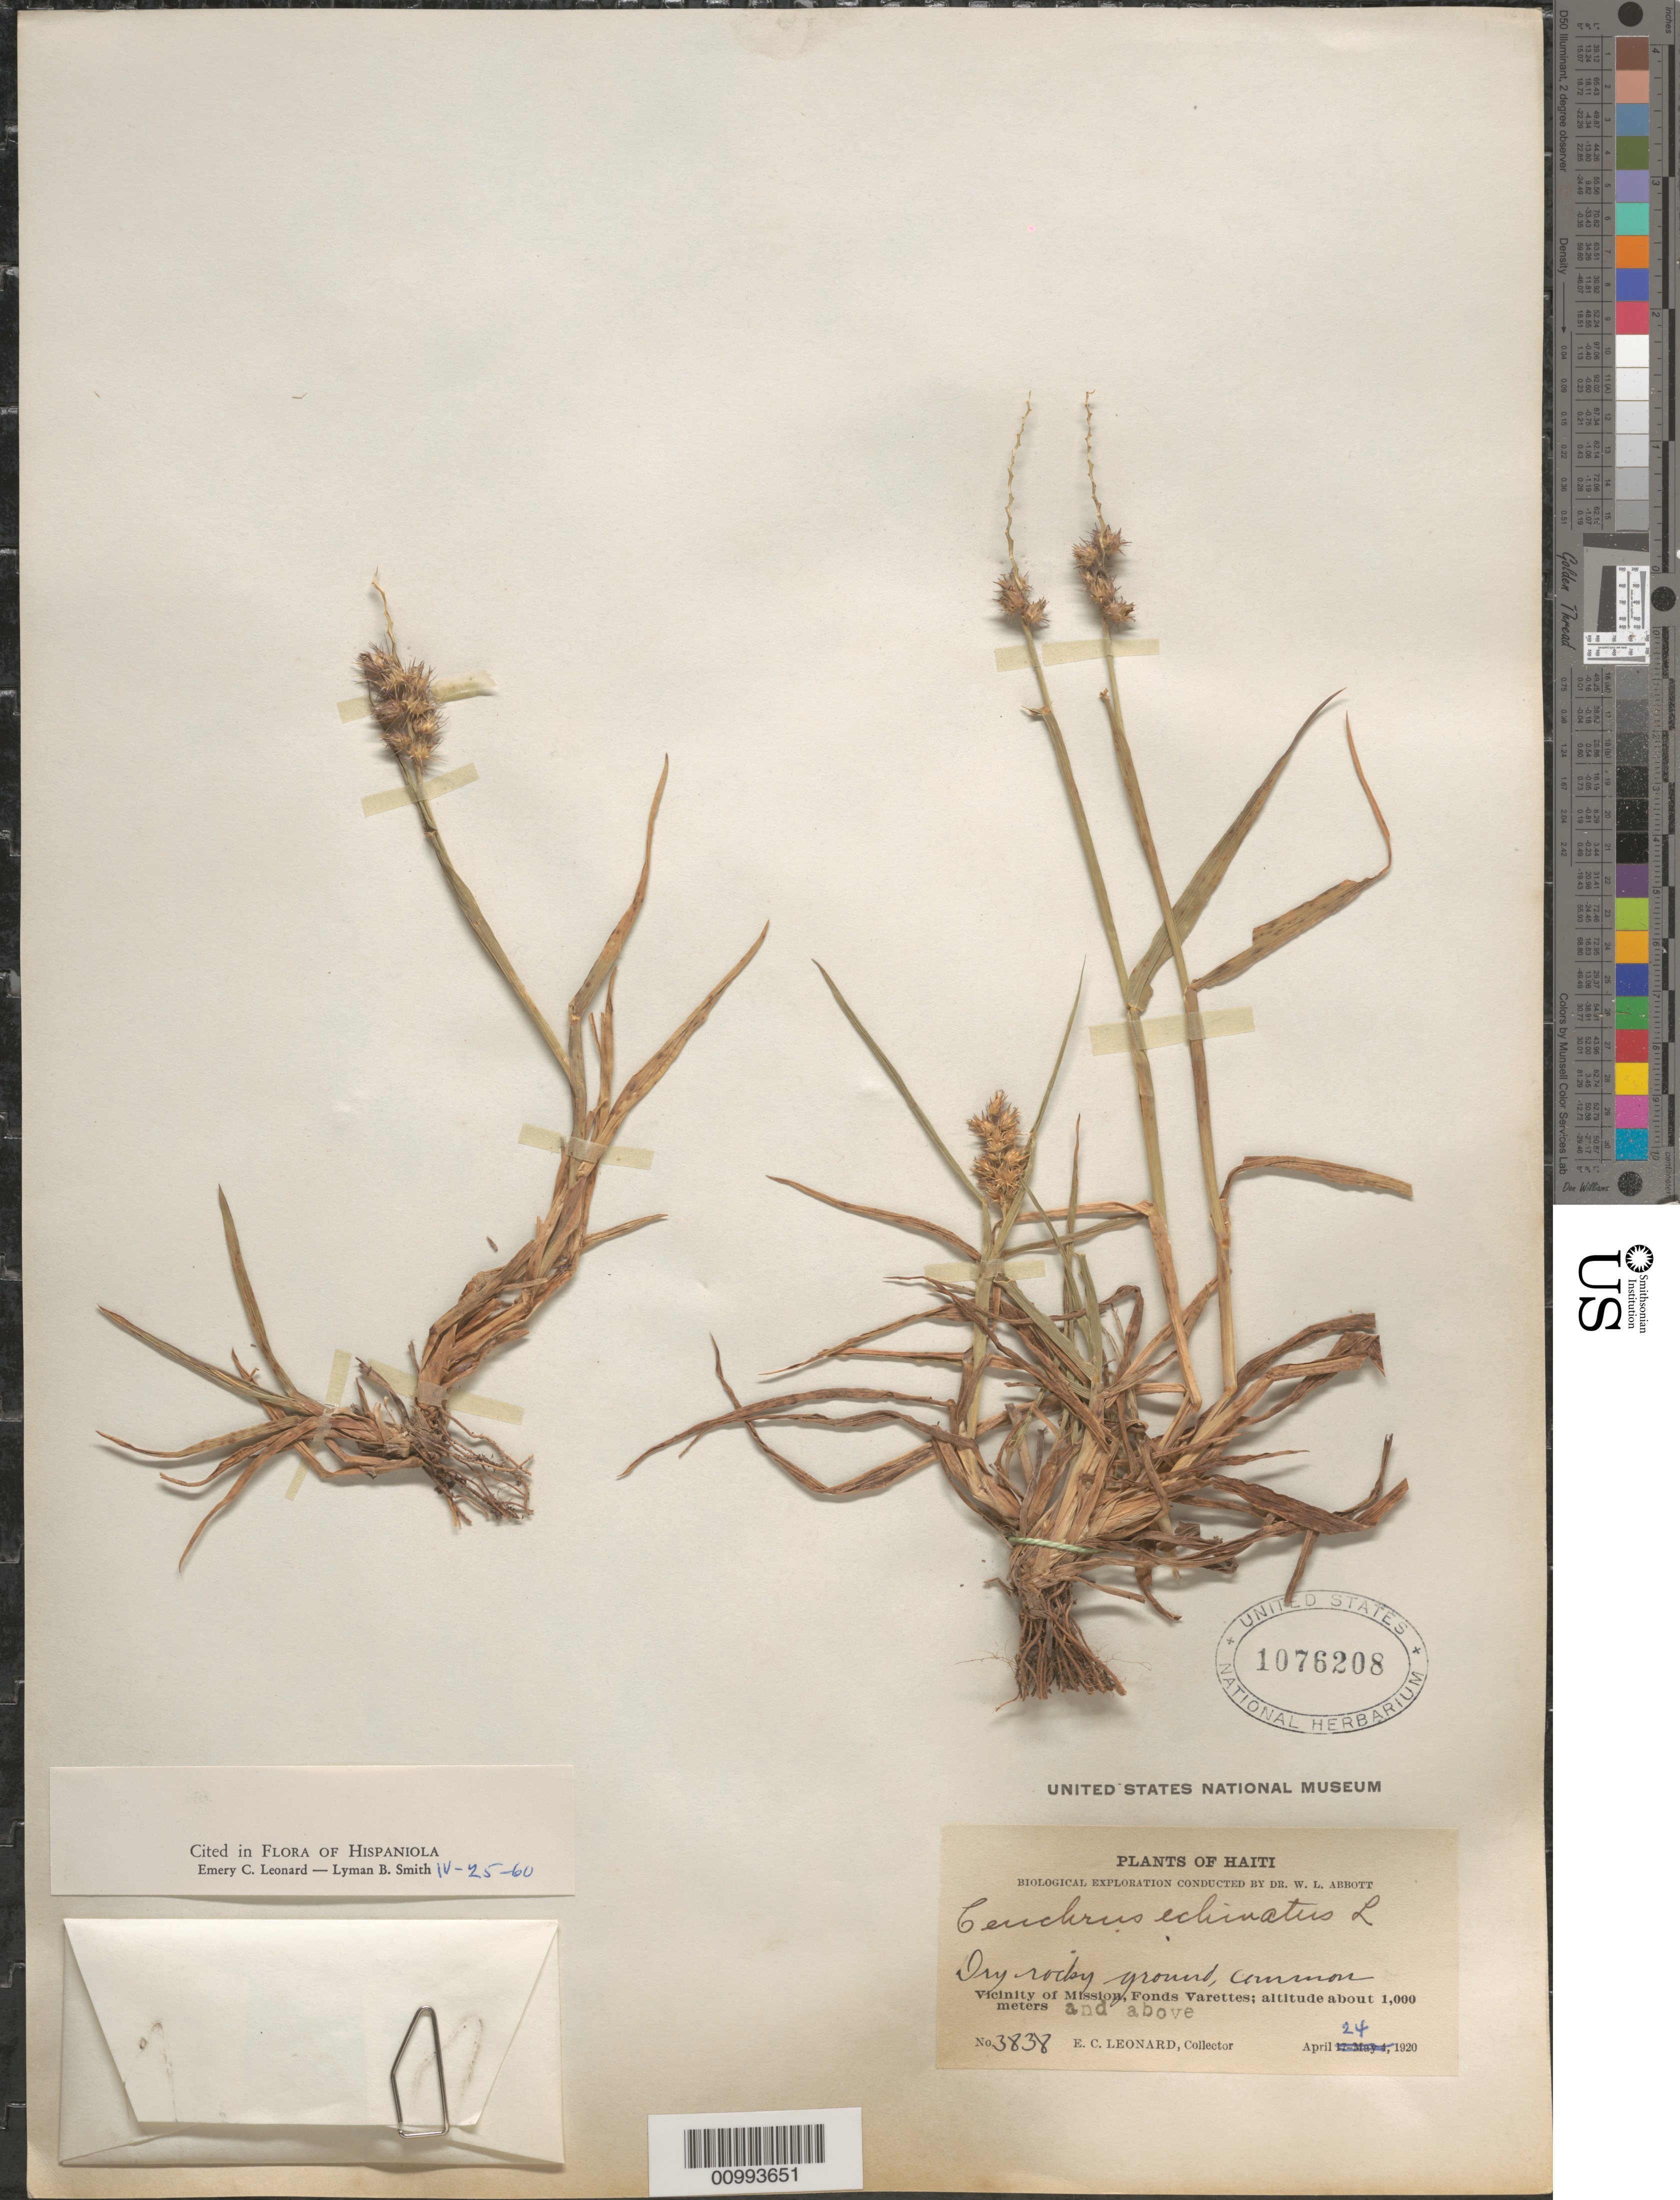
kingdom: Plantae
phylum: Tracheophyta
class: Liliopsida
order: Poales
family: Poaceae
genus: Cenchrus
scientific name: Cenchrus echinatus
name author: L.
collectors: E. C. Leonard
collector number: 3838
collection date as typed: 24 Apr 1920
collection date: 1920-04-24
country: Haiti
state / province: Óuest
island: Hispaniola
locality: Fonds Verrettes, Mission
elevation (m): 1000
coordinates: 0 N, 0 E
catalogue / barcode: US 1076208